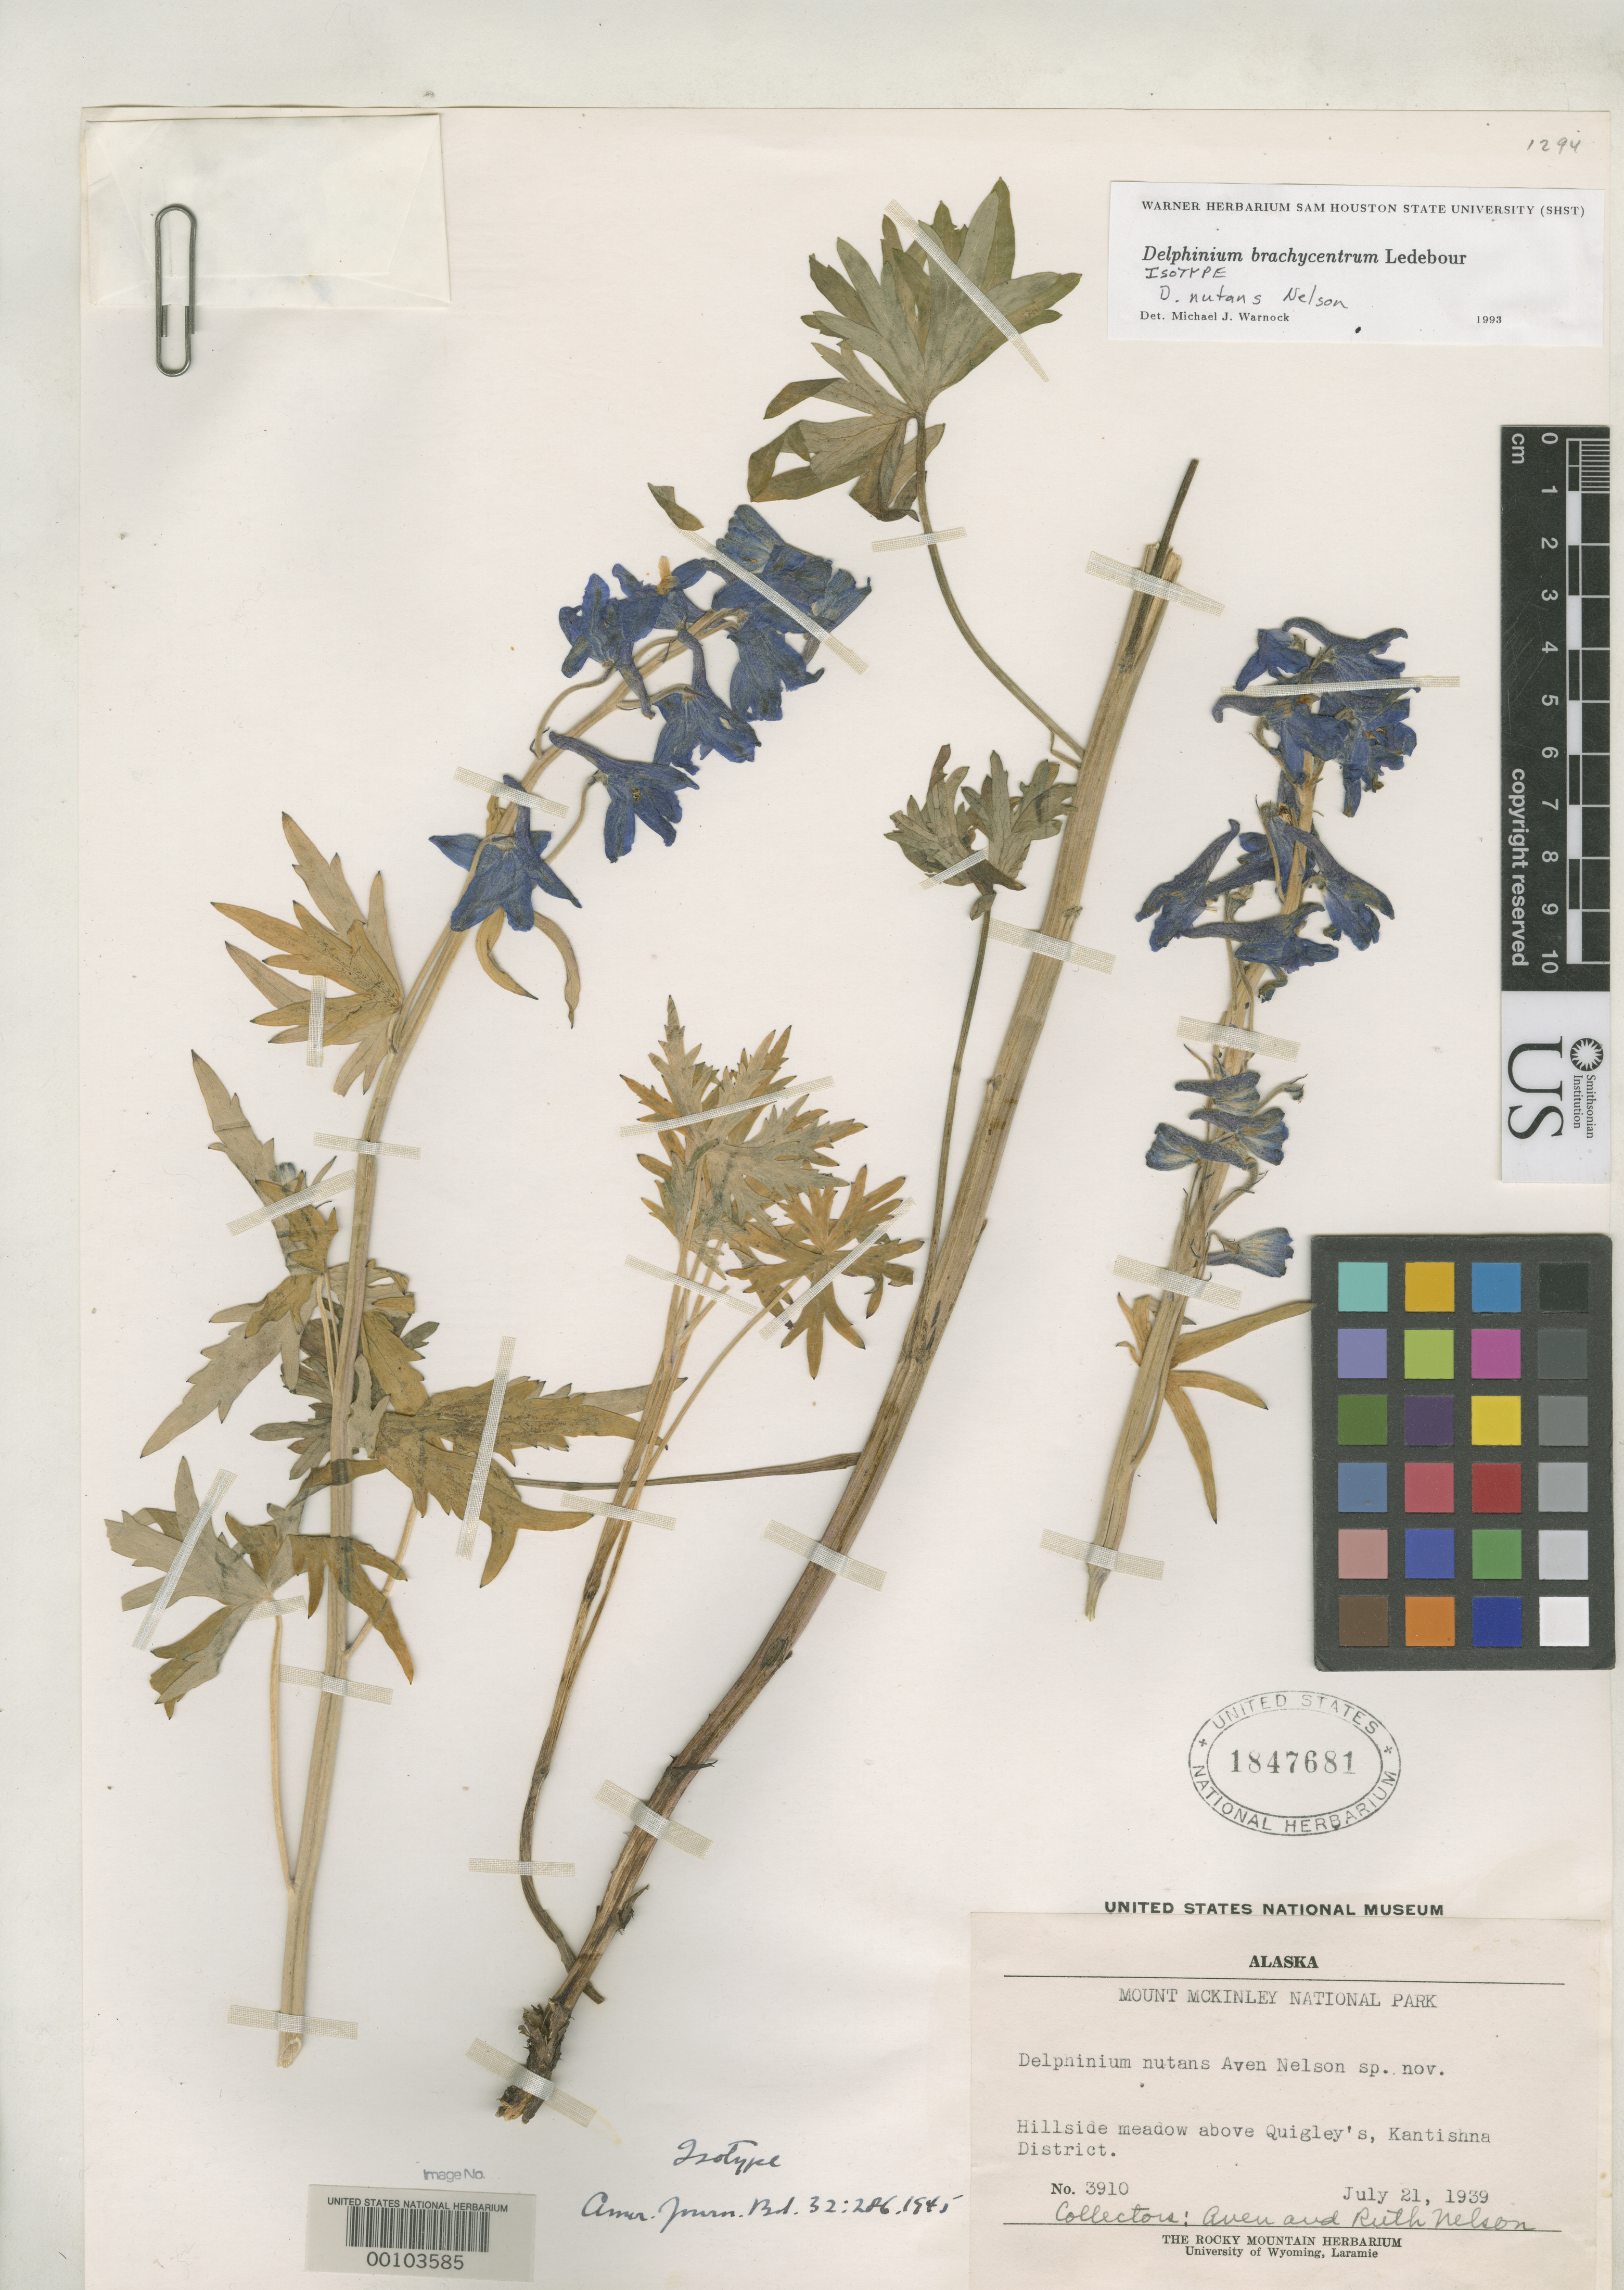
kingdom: Plantae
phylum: Tracheophyta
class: Magnoliopsida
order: Ranunculales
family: Ranunculaceae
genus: Delphinium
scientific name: Delphinium nutans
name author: A. Nelson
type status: Isotype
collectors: A. Nelson & R. A. Nelson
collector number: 3910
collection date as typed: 21 Jul 1939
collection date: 1939-07-21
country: United States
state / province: Alaska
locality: Kantishna Dist., Mount McKinley National Park, above Quigley's.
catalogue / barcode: US 1847681